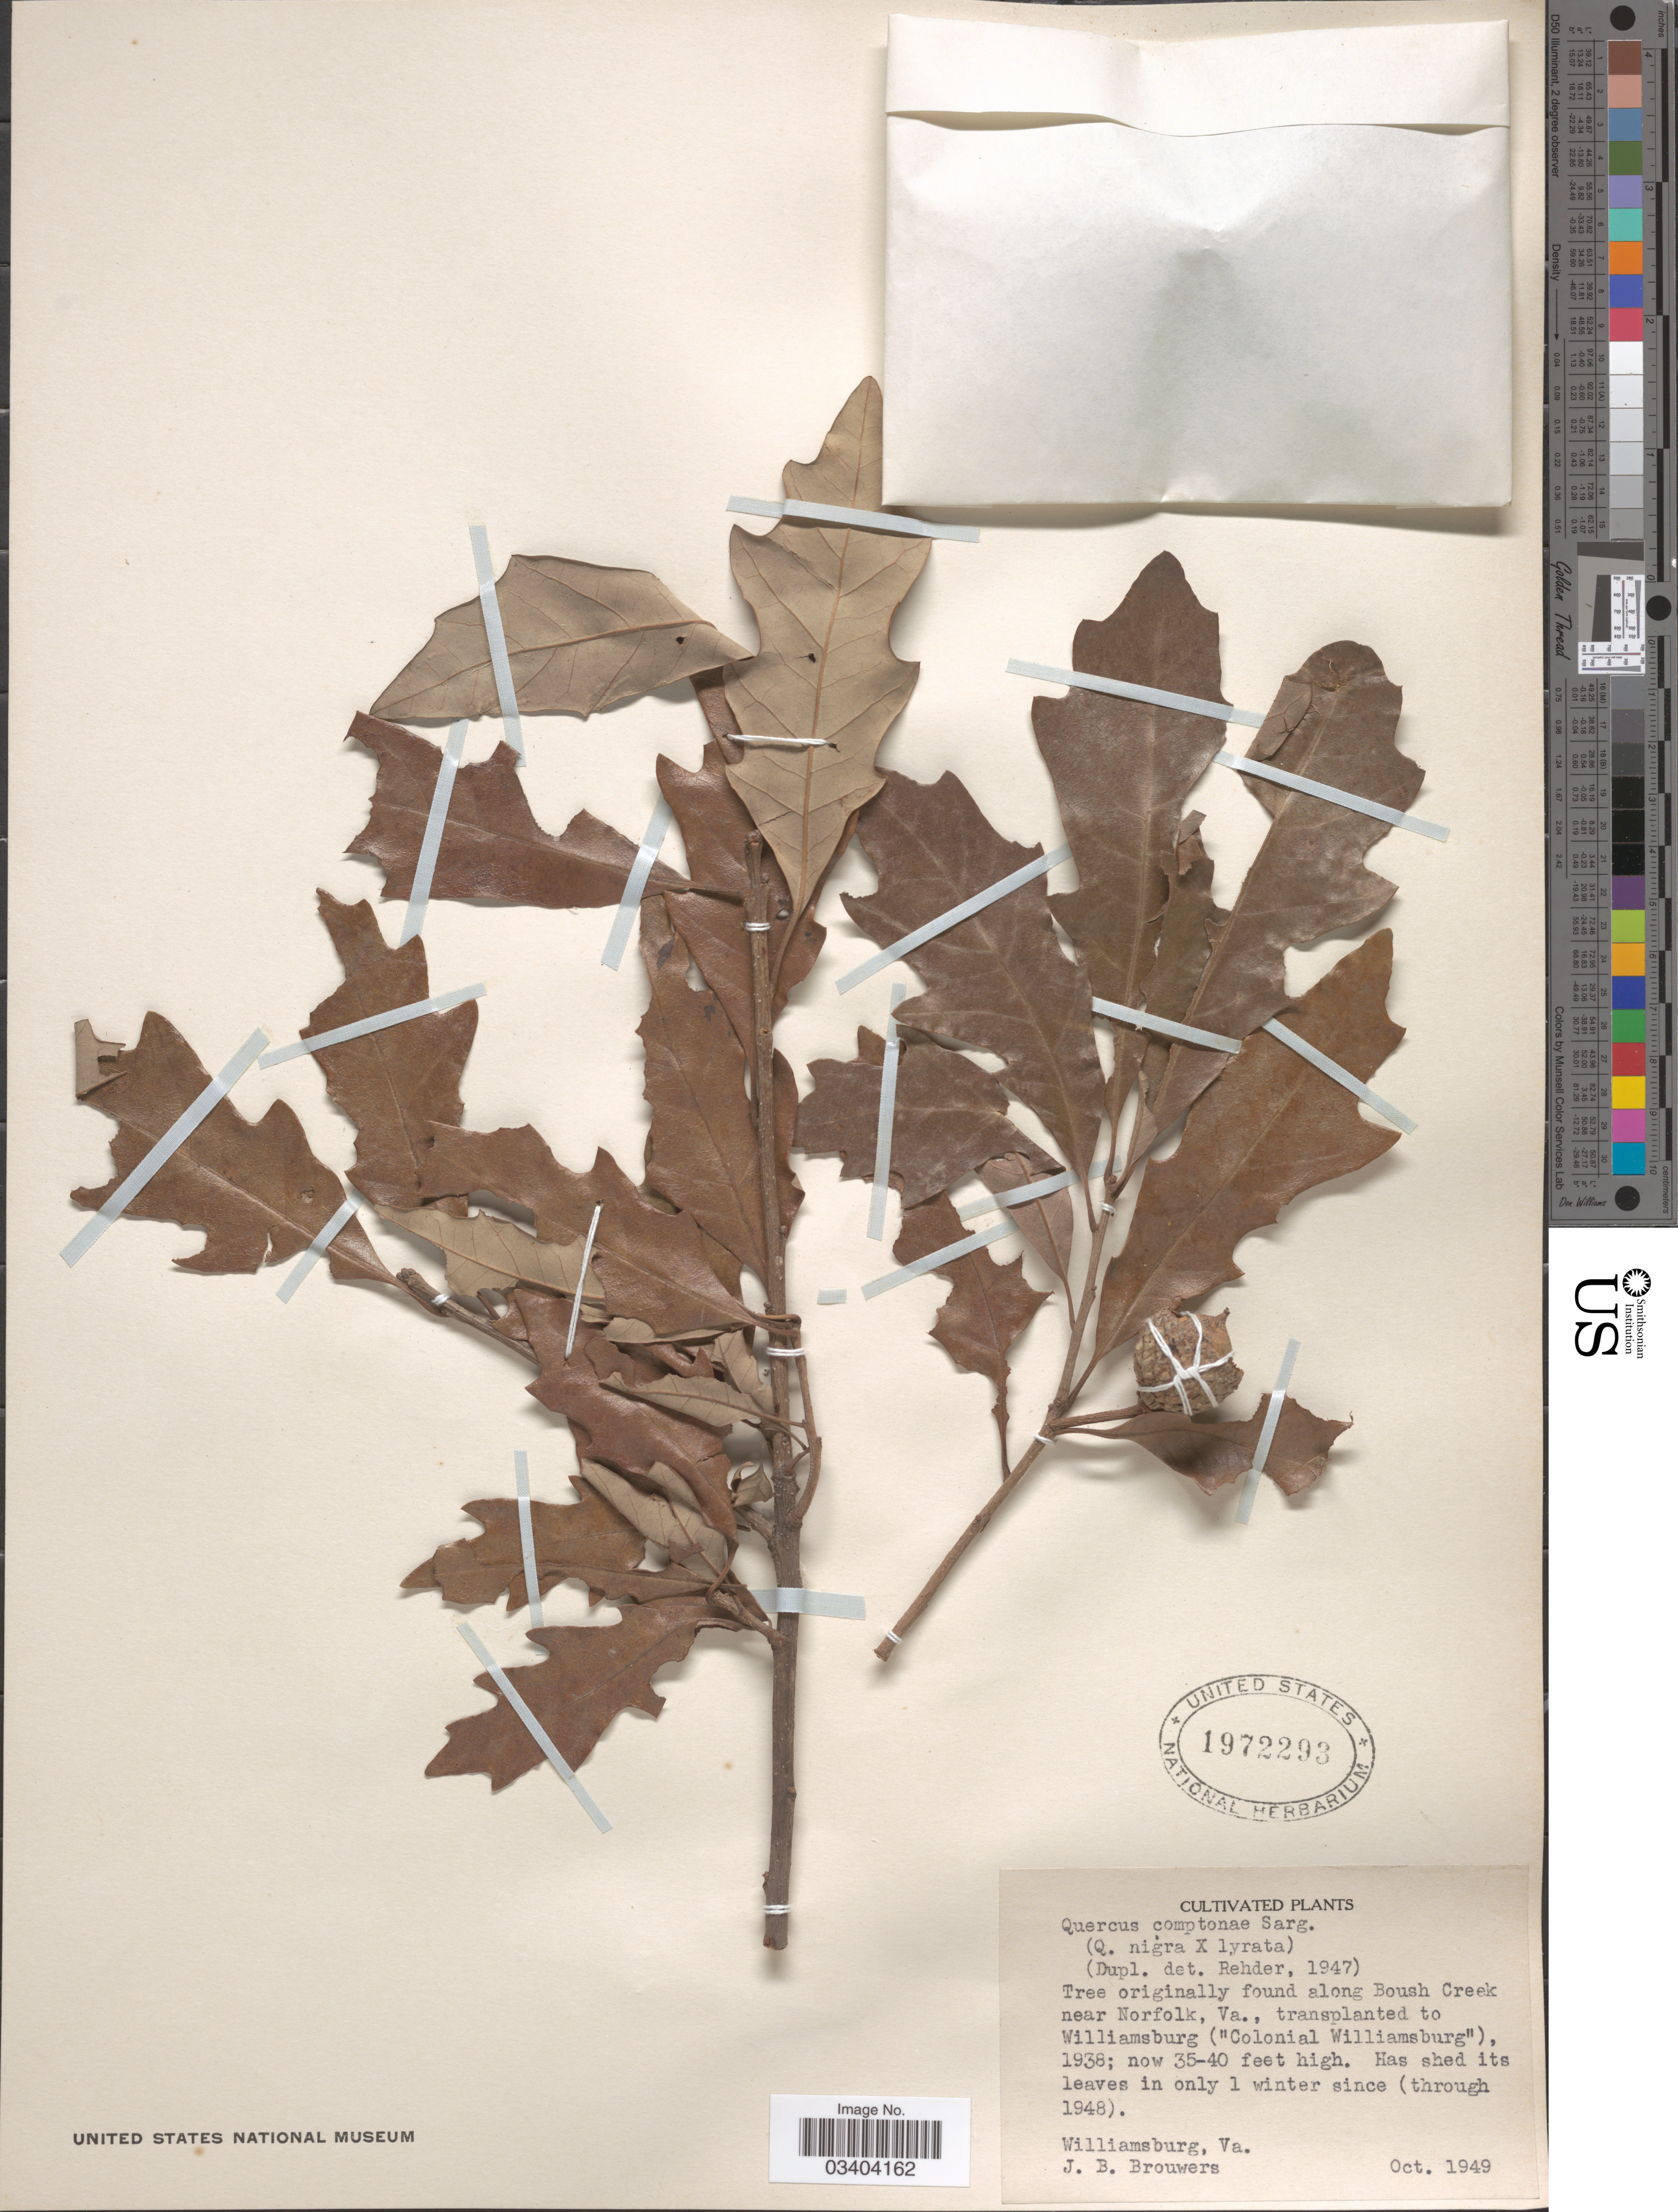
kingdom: Plantae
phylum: Tracheophyta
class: Magnoliopsida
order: Fagales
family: Fagaceae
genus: Quercus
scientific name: Quercus x comptoniae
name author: Sarg.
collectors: J. Brouwers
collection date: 1949-10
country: United States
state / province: Virginia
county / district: City of Williamsburg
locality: Williamsburg.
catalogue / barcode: US 1972293